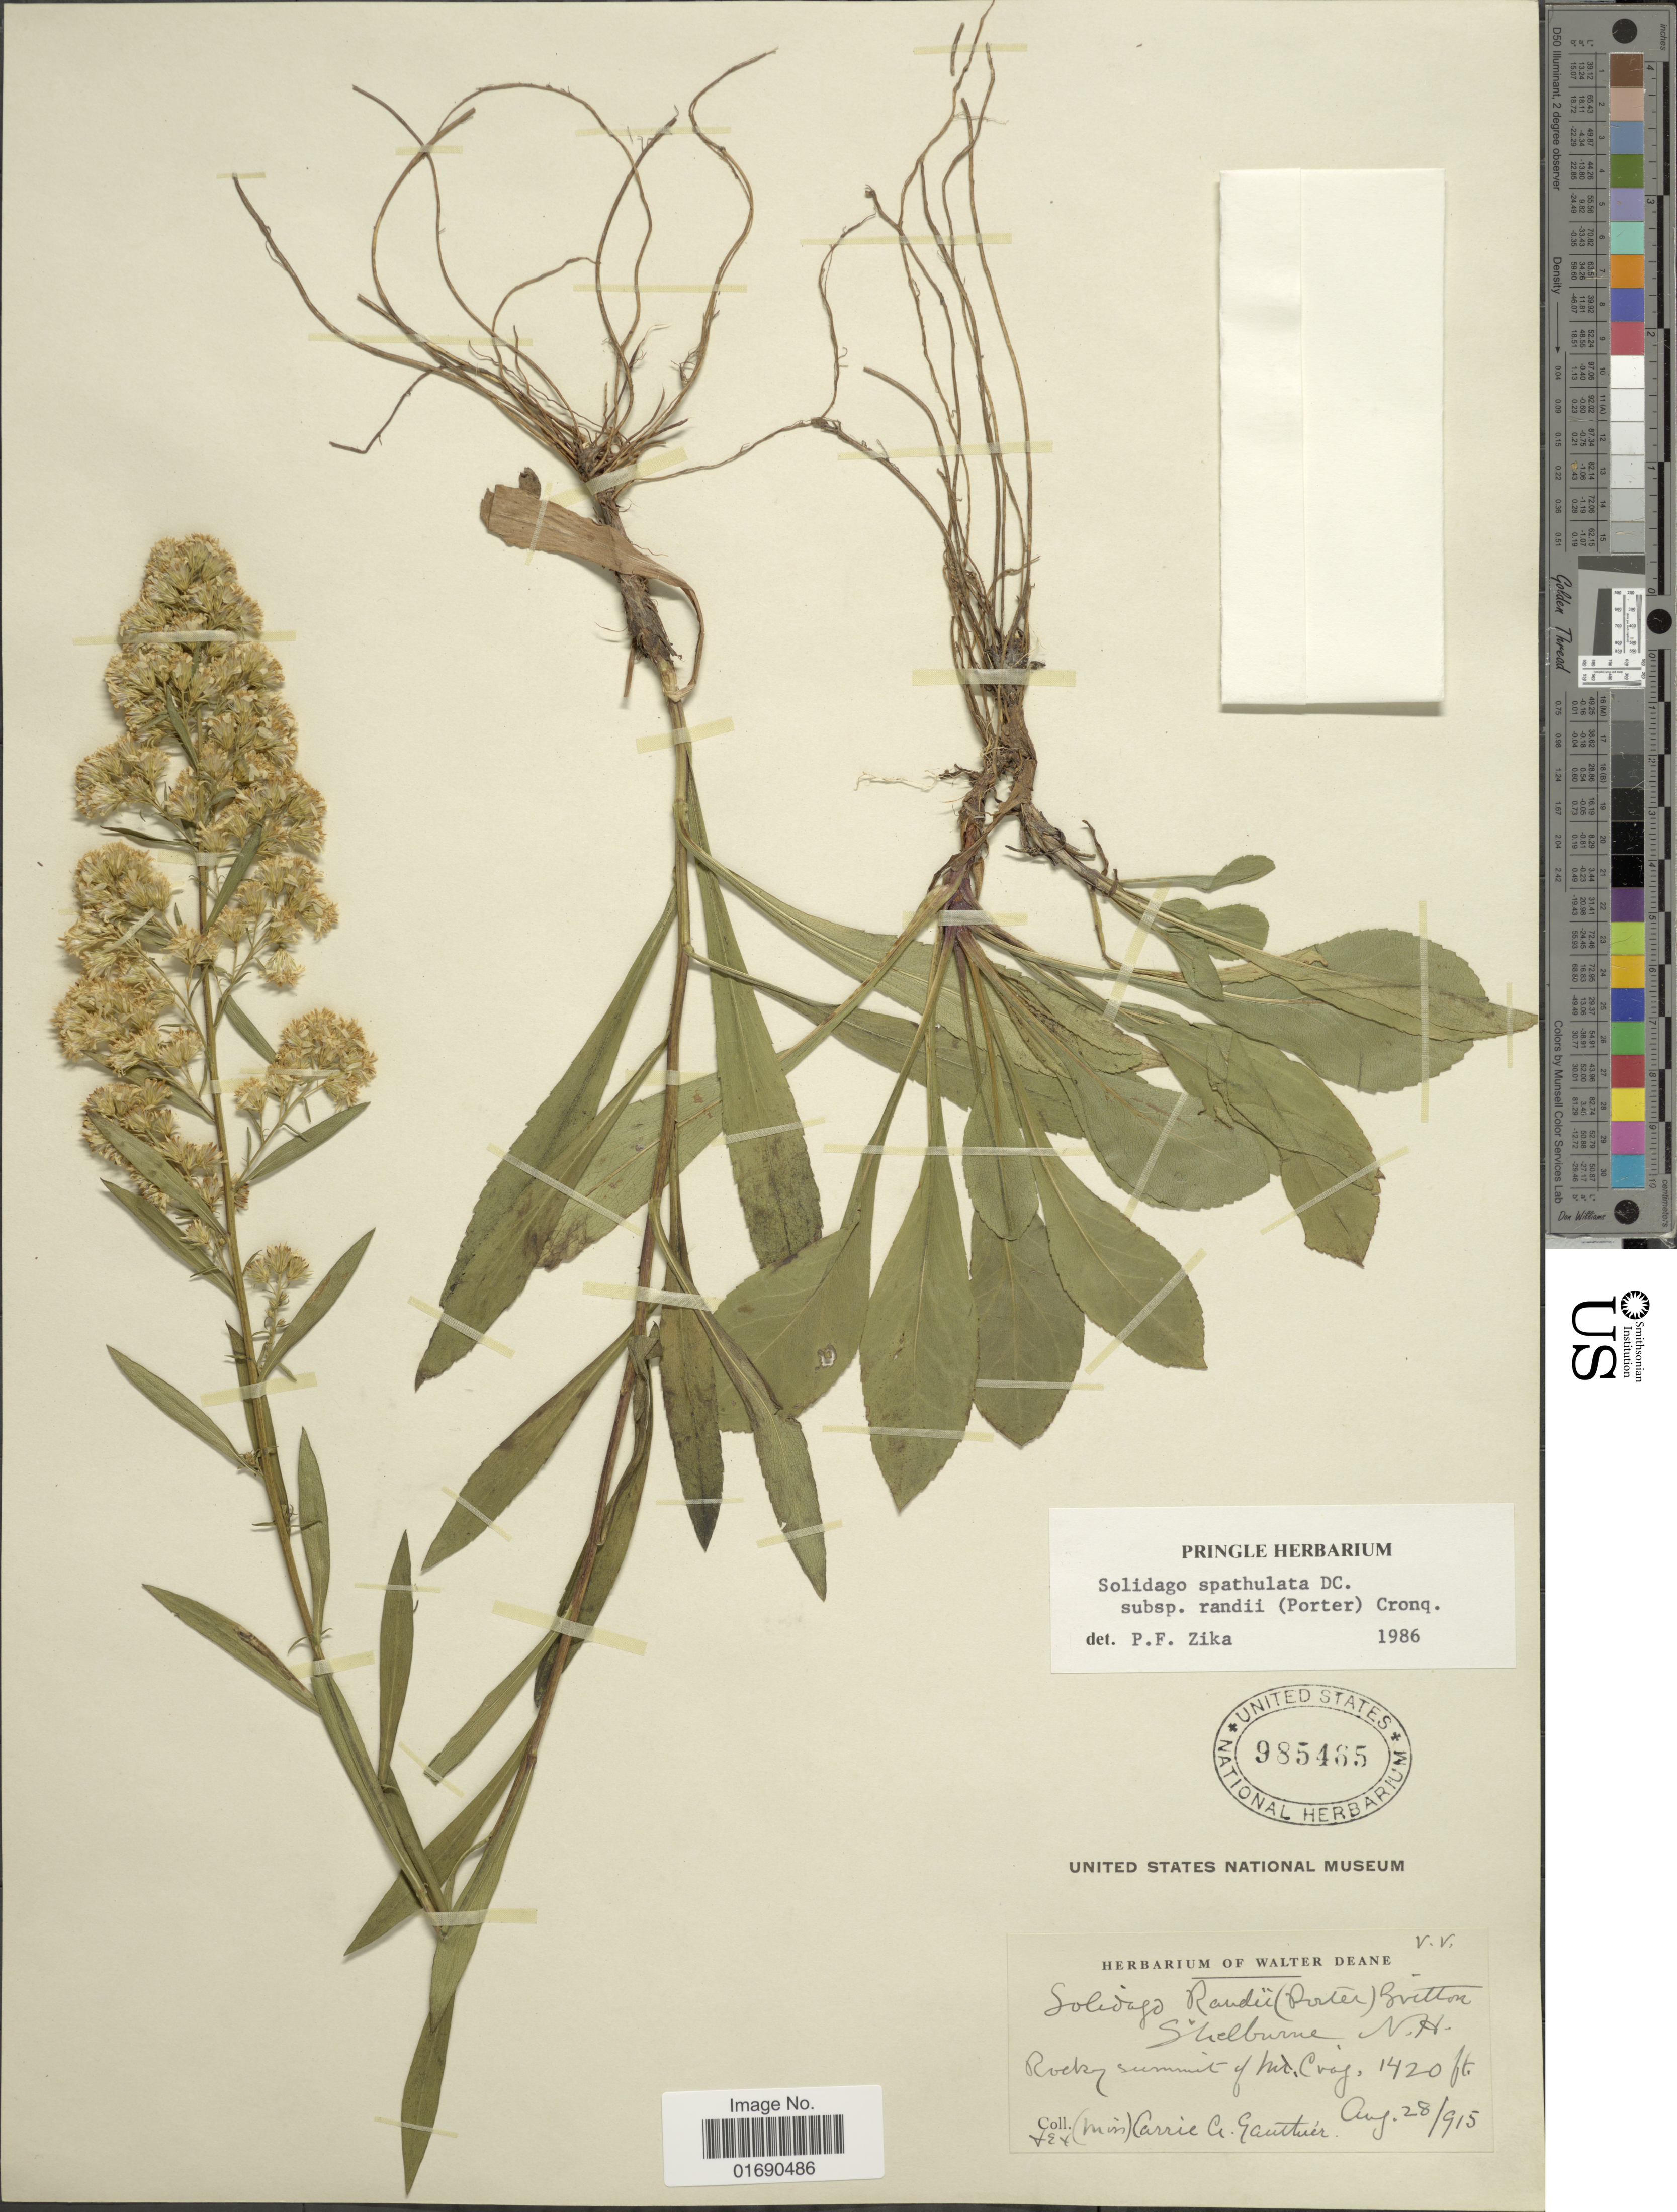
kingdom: Plantae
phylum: Tracheophyta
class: Magnoliopsida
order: Asterales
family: Asteraceae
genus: Solidago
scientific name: Solidago randii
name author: (Porter) Britton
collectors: C. Gauthier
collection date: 1915-08-28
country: United States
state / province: New Hampshire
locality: Shelbourne, Rocky summit of Mt Craig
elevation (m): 433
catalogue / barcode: US 985465